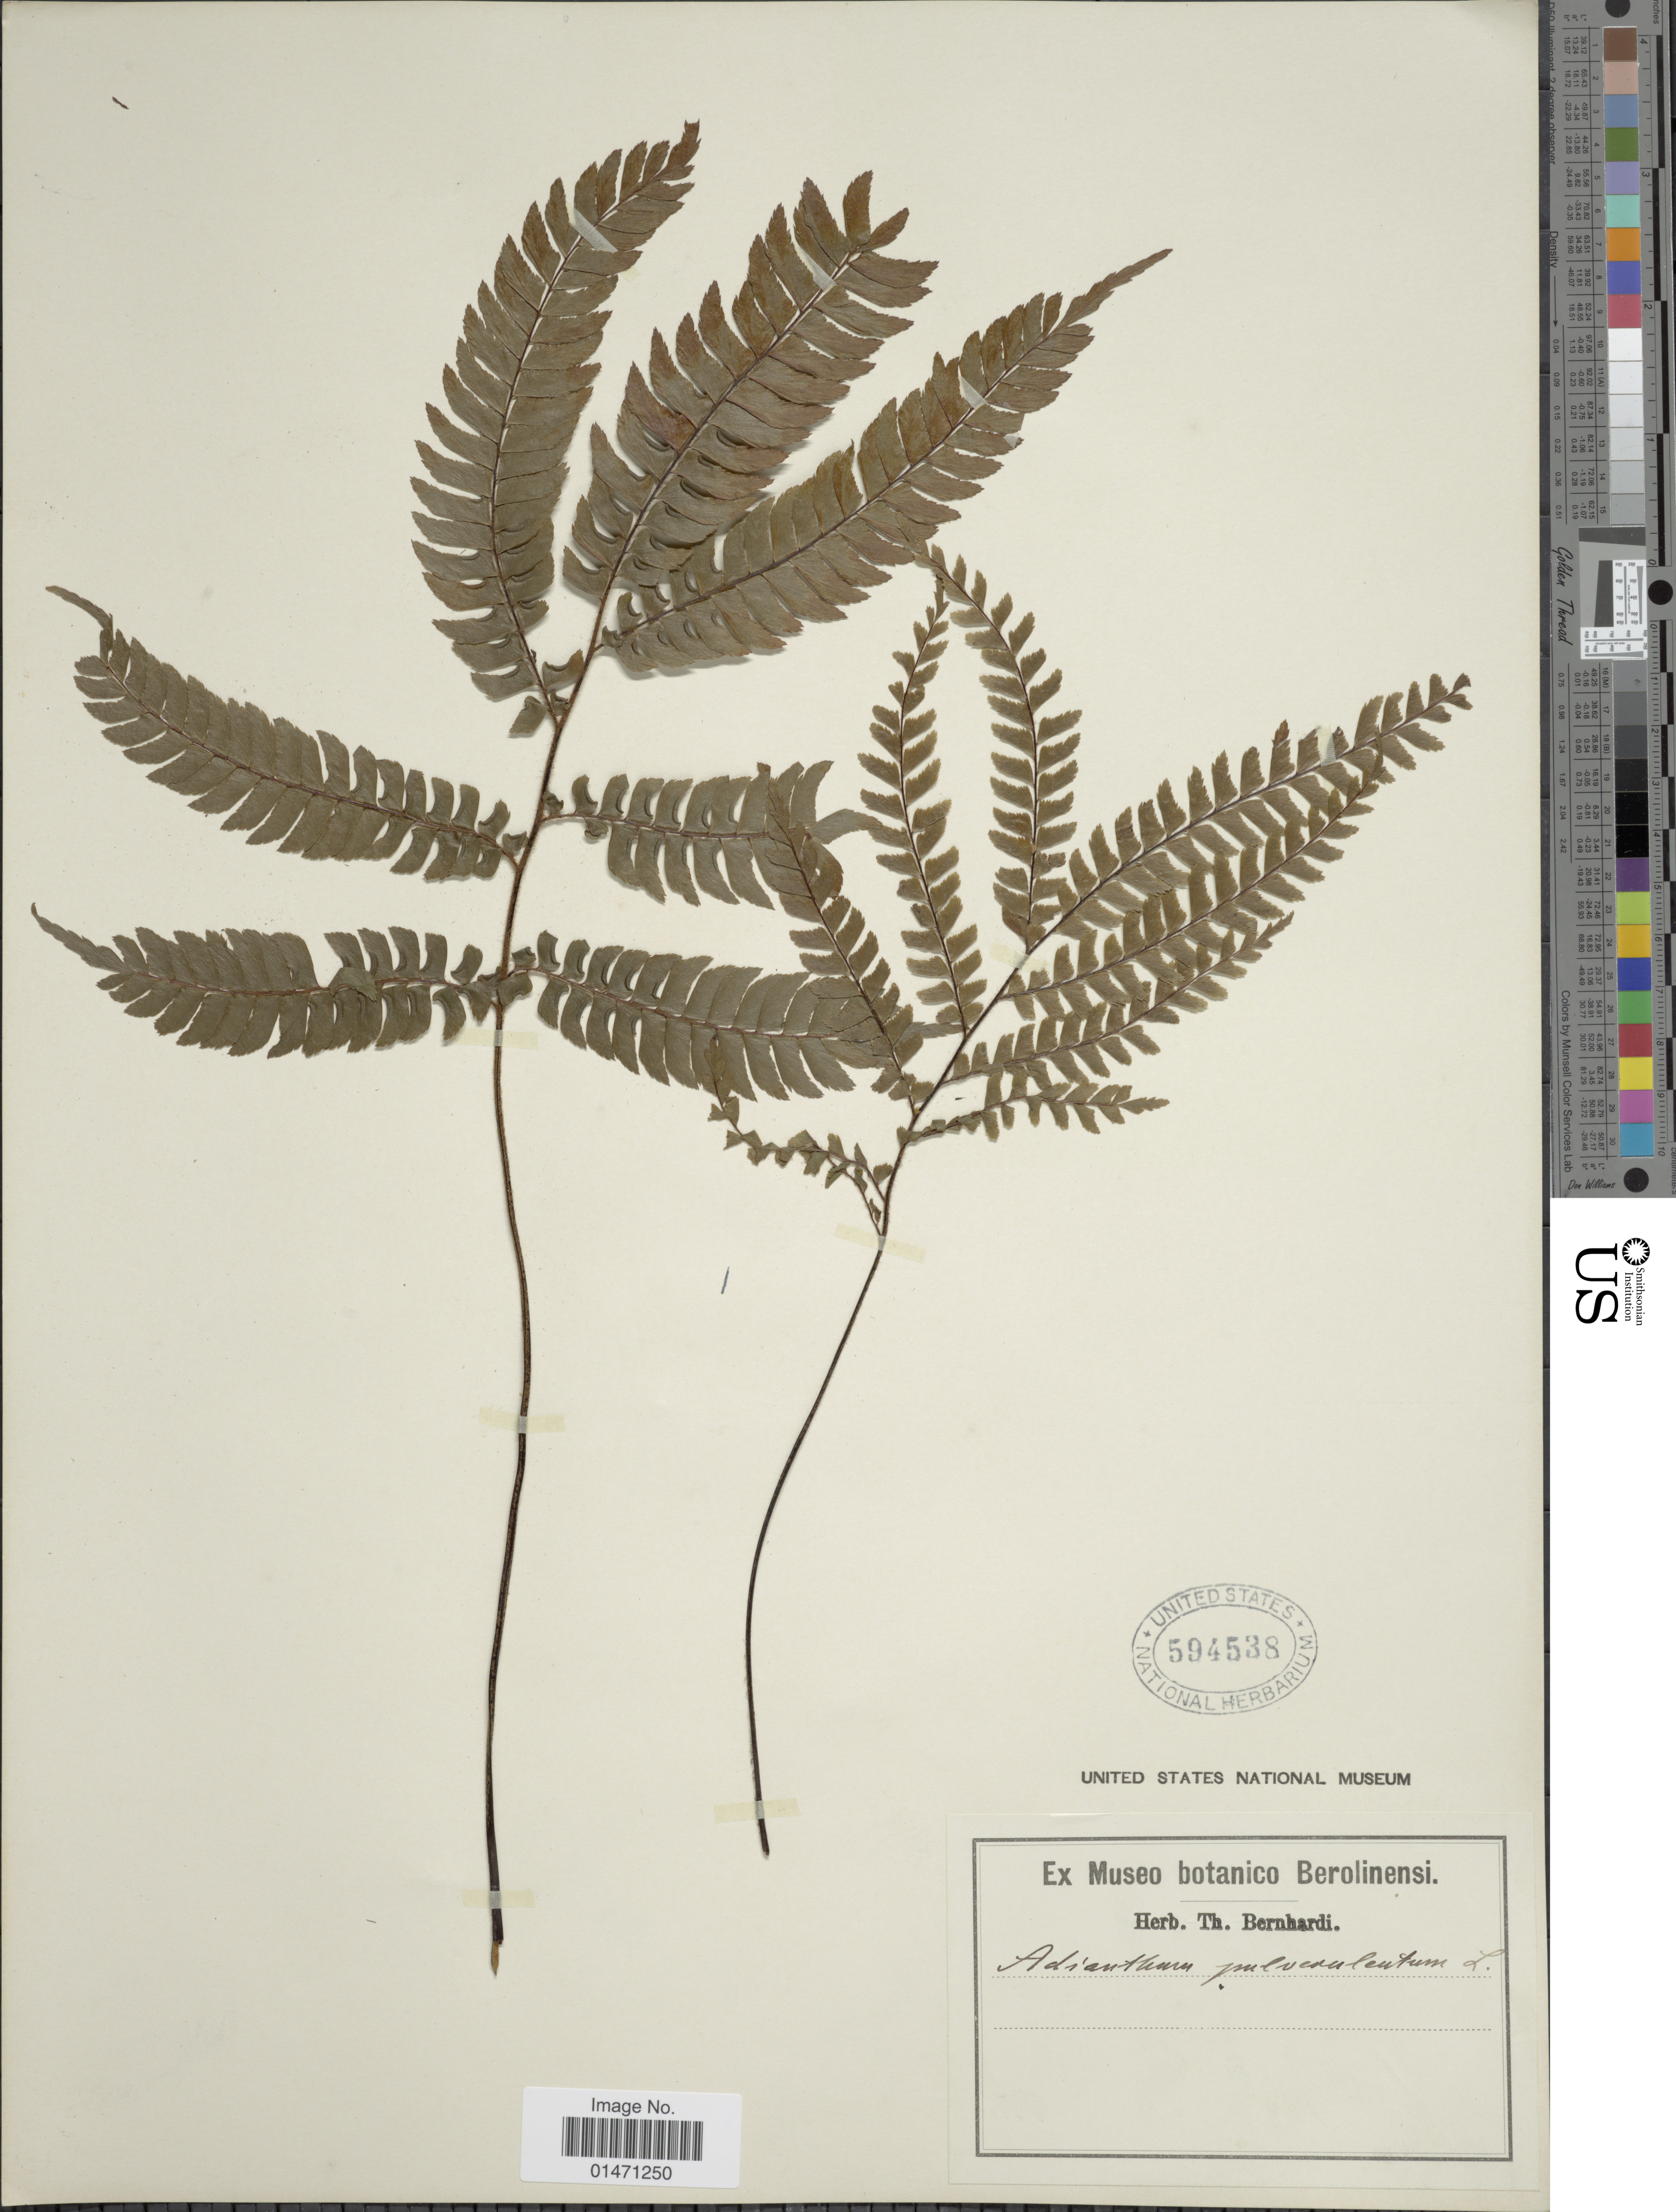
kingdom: Plantae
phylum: Tracheophyta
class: Polypodiopsida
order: Polypodiales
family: Pteridaceae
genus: Adiantum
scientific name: Adiantum pulverulentum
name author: L.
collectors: ex herb. Bernhardi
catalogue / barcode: US 594538